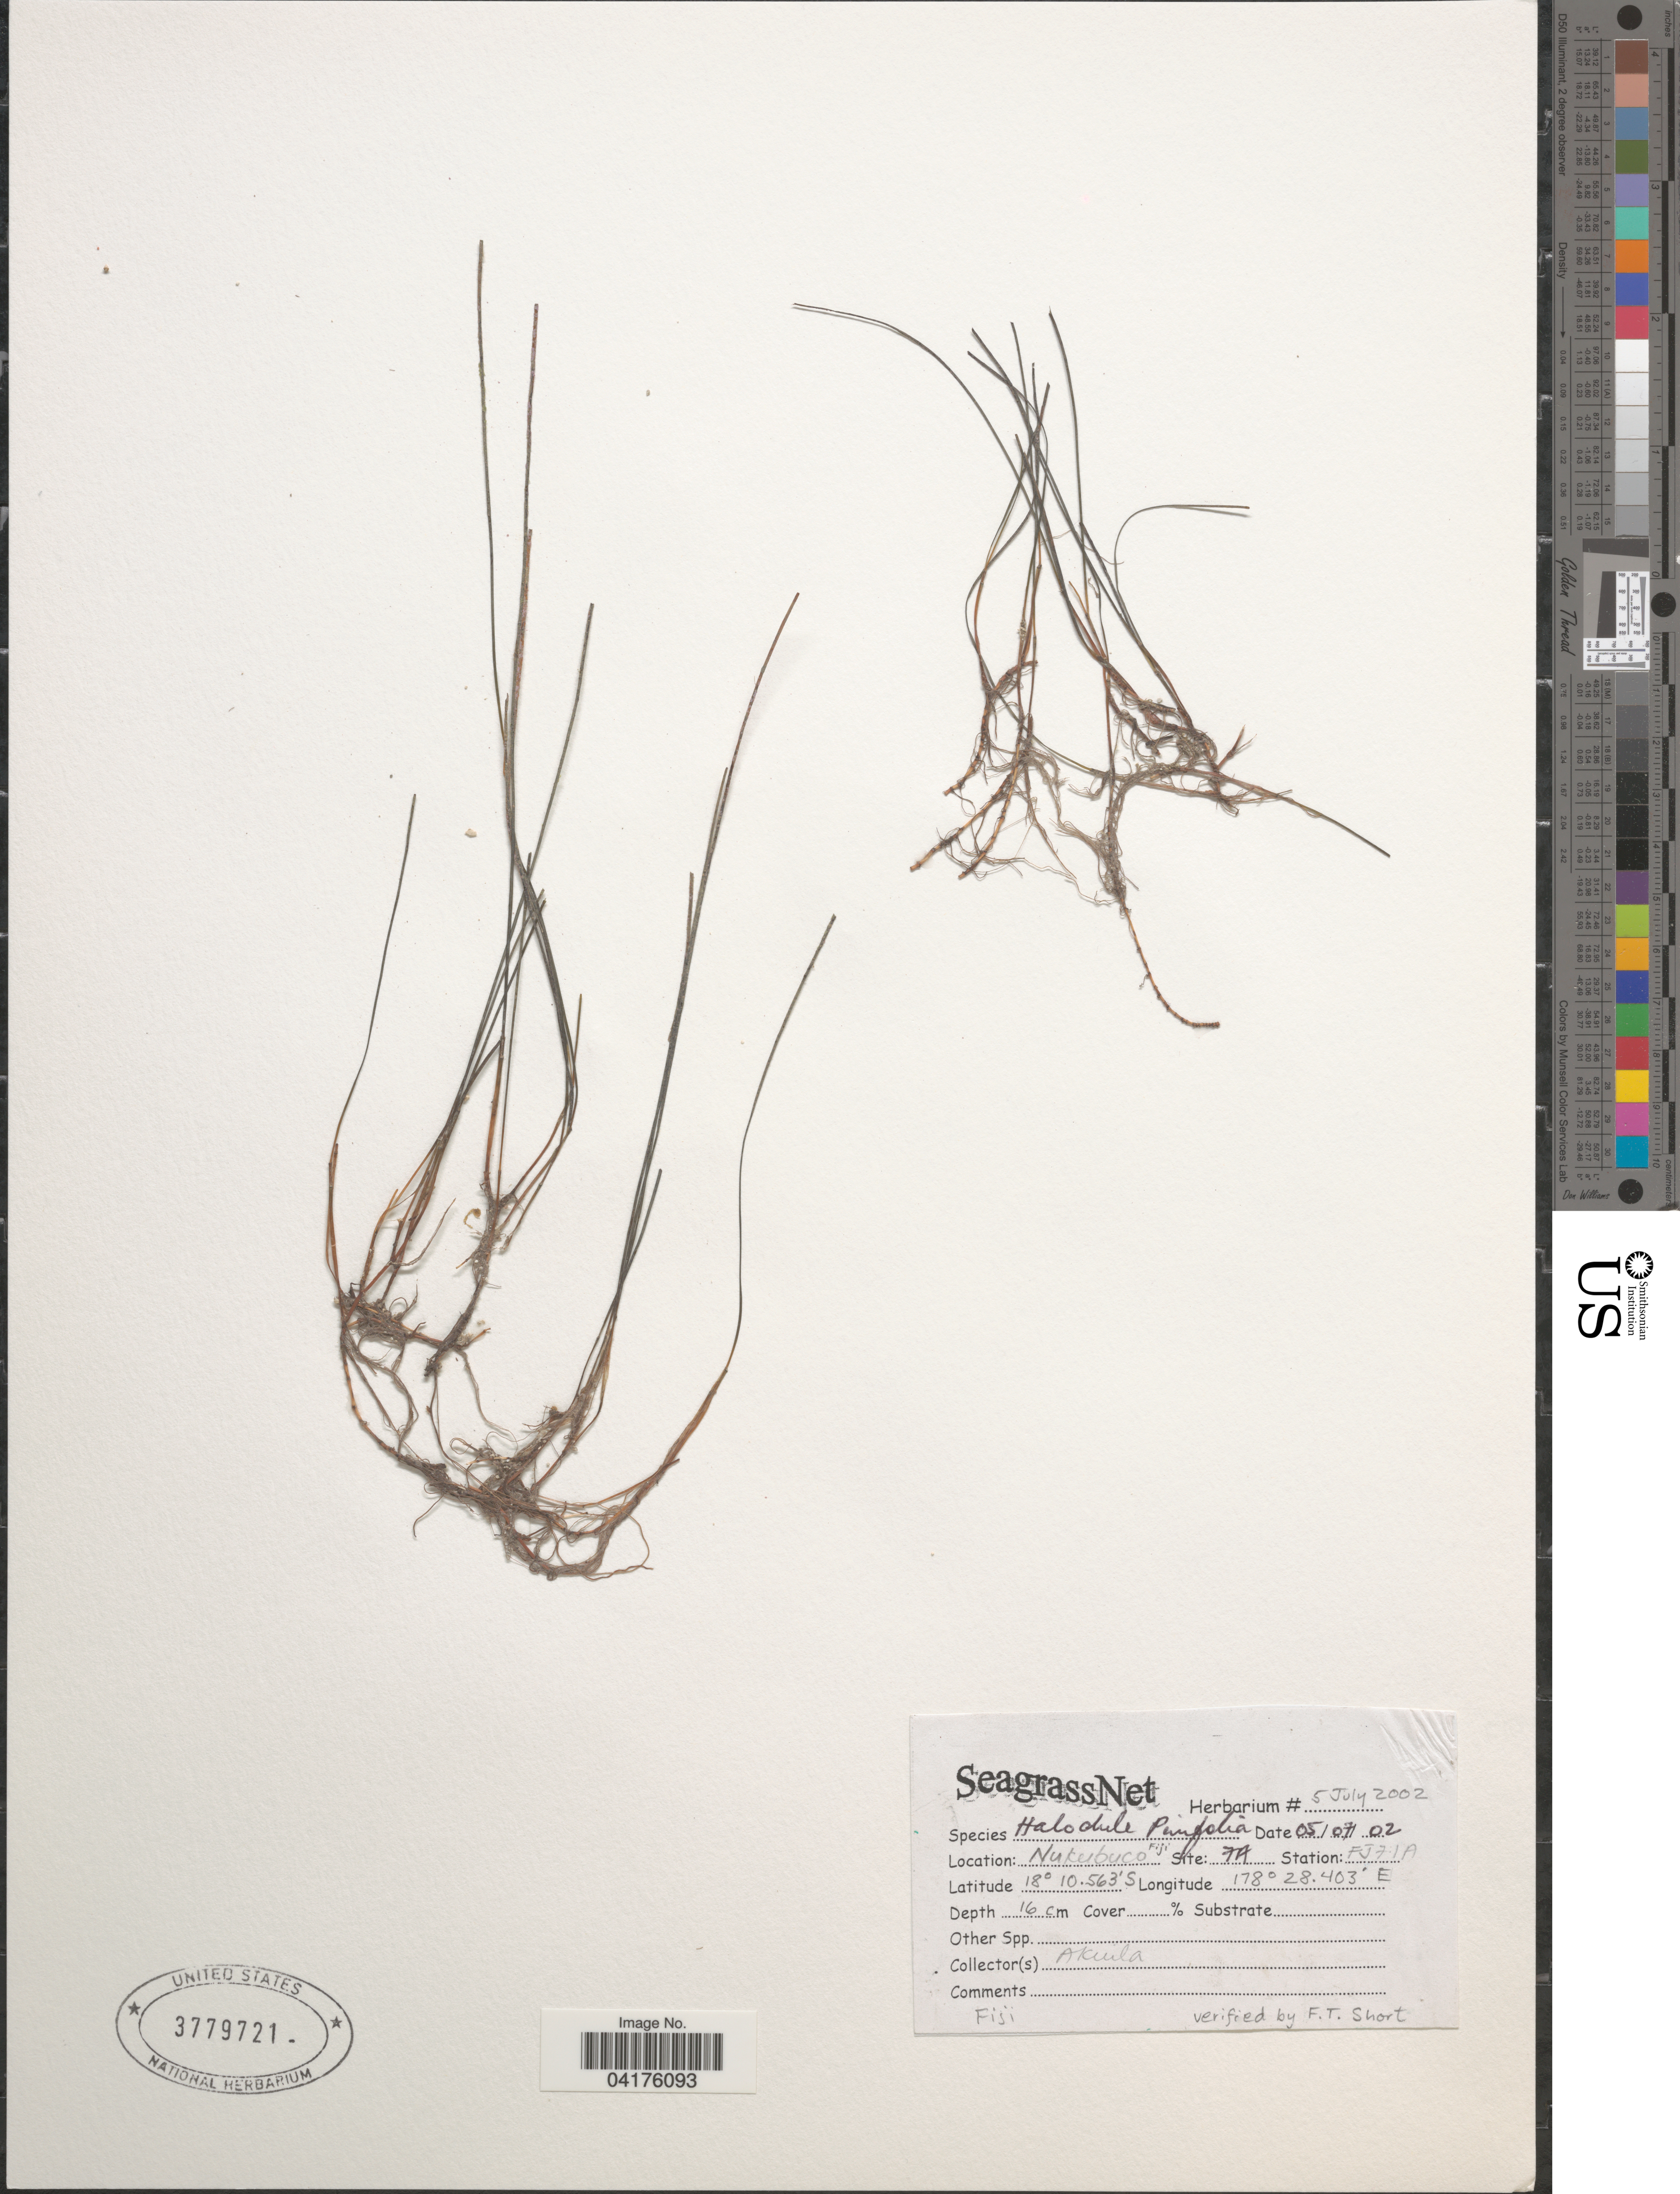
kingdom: Plantae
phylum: Tracheophyta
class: Liliopsida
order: Alismatales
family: Cymodoceaceae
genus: Halodule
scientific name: Halodule pinifolia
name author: (Miki) Hartog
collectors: Akuila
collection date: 2002-07-05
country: Fiji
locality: Nukubuco. Site: 7A. Station: FJ71A.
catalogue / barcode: US 3779721